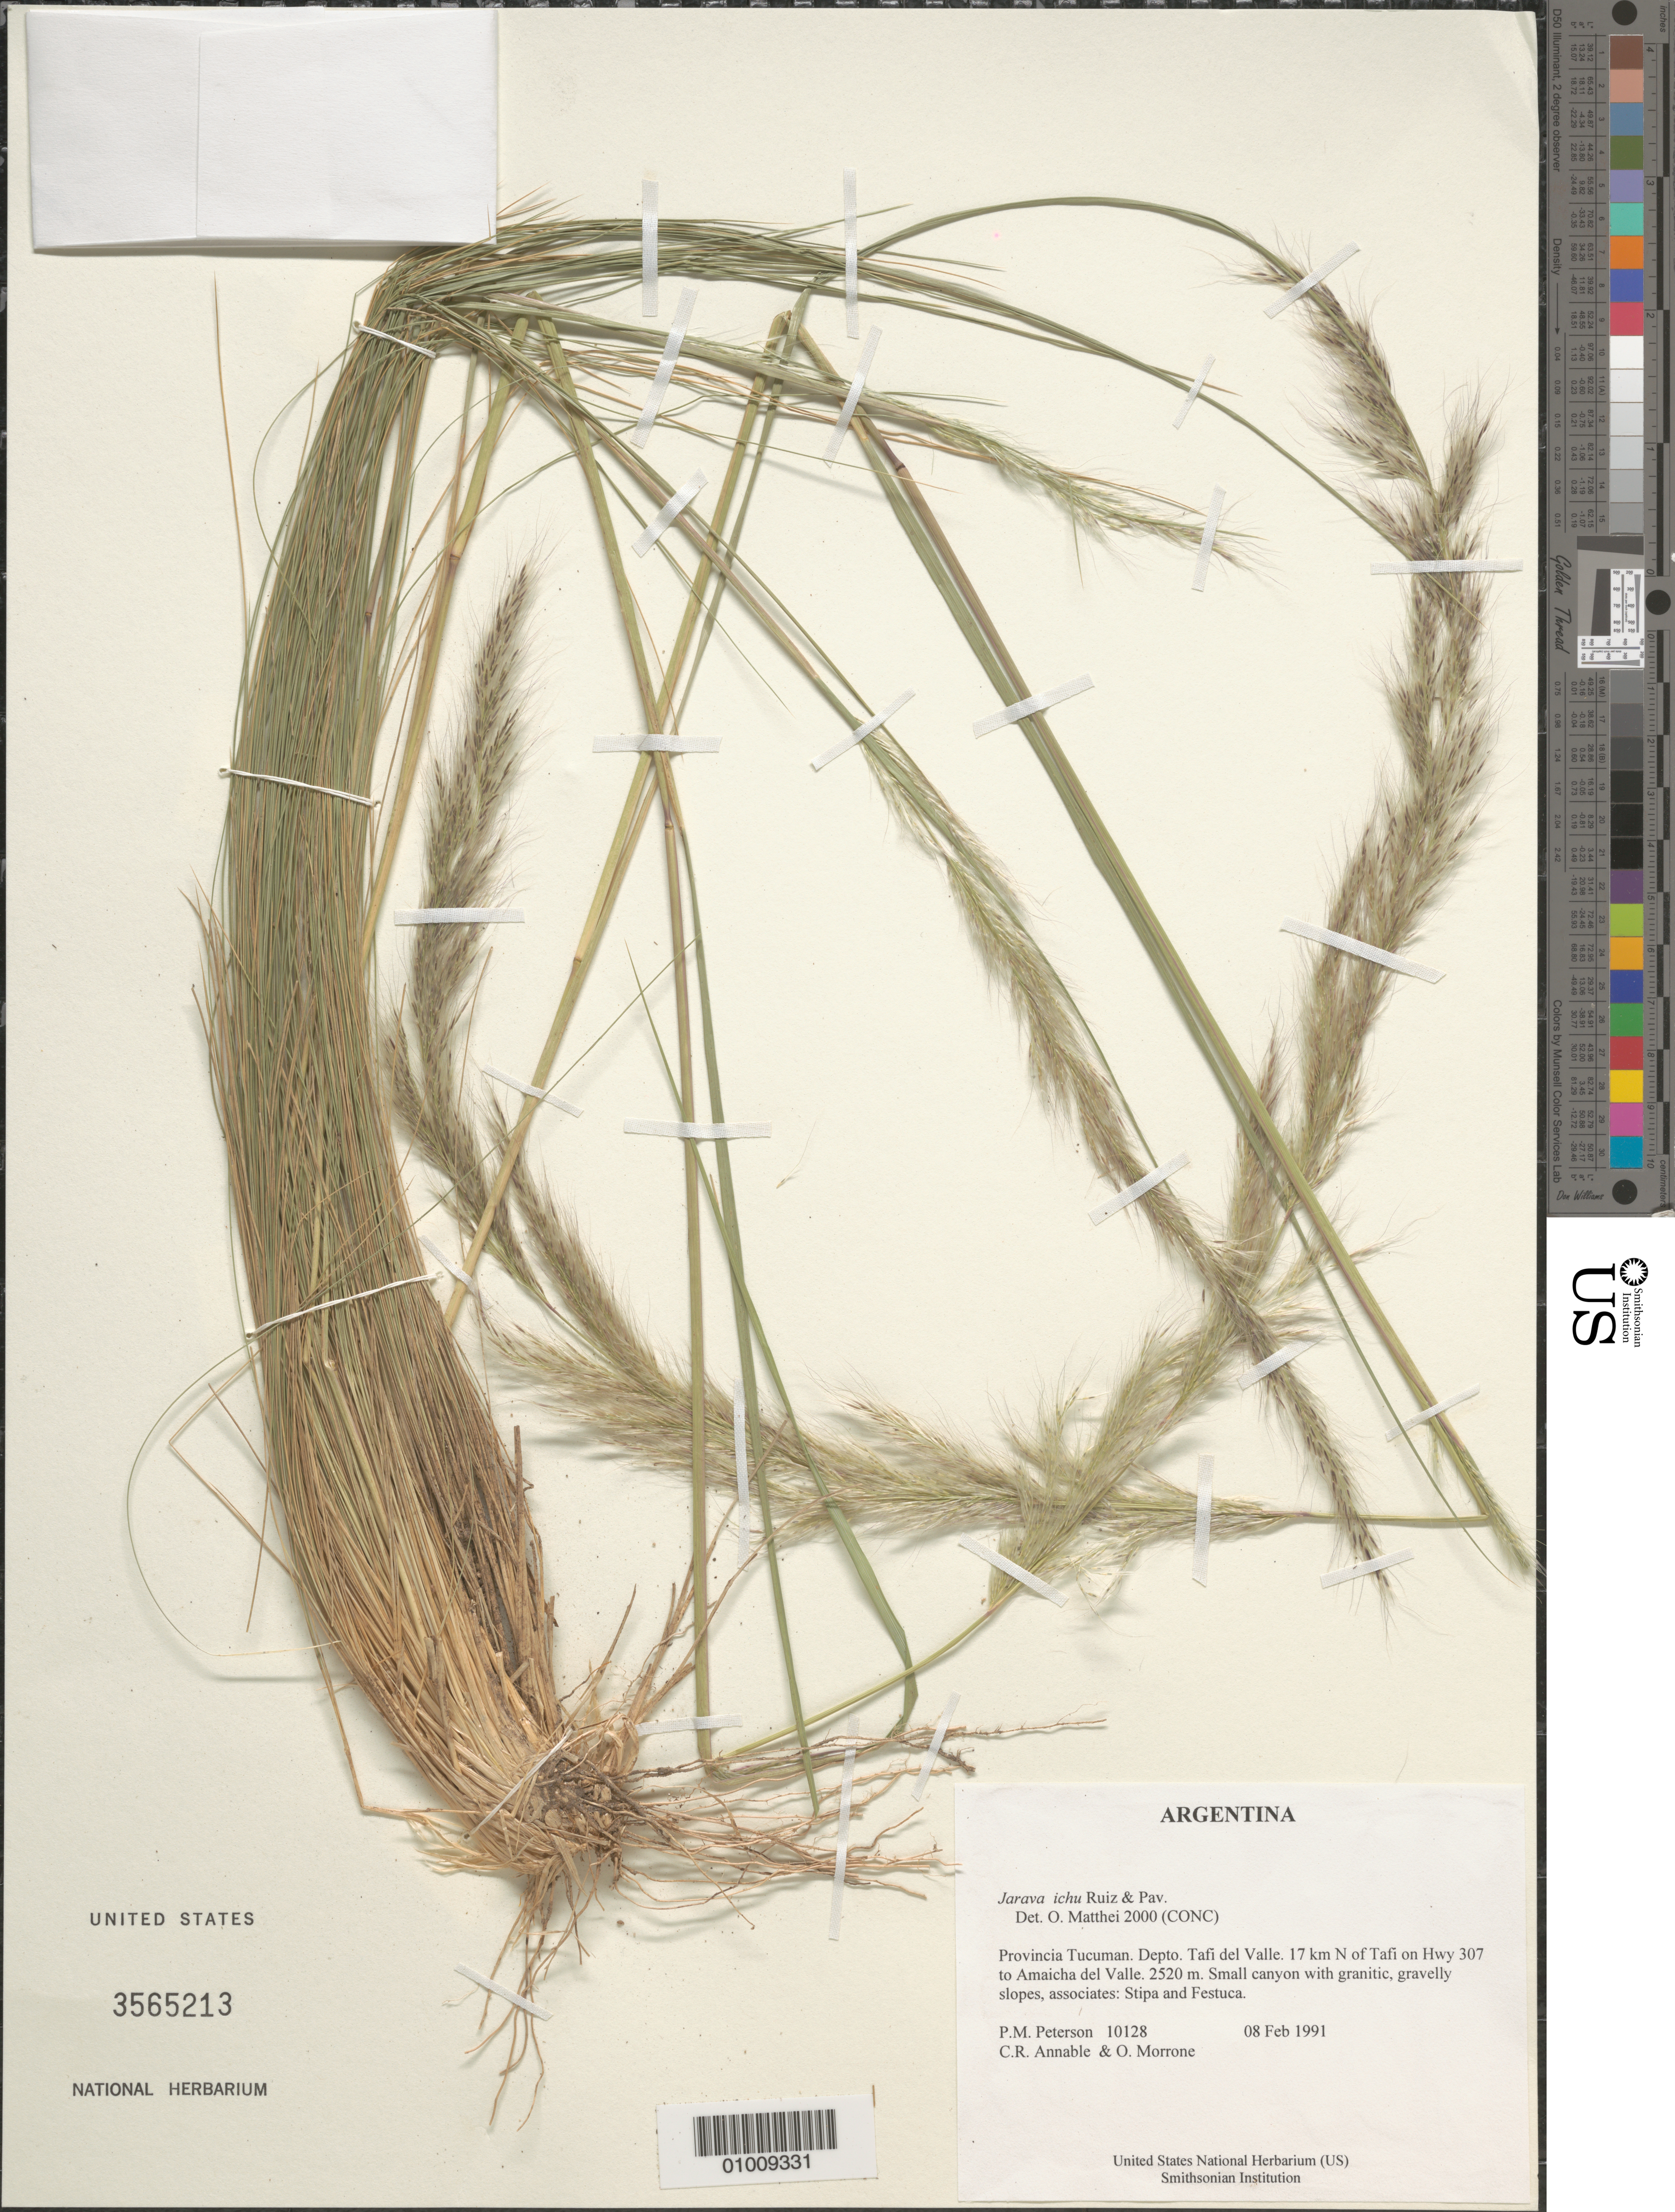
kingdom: Plantae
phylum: Tracheophyta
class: Liliopsida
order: Poales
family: Poaceae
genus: Jarava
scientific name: Jarava ichu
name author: Ruiz & Pav.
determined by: Matthei, O. R.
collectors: P. M. Peterson, C. R. Annable & O. N. Morrone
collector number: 10128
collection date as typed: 08 Feb 1991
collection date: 1991-02-08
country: Argentina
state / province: Tucuman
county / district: Tafi del Valle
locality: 17 km N of Tafi on Hwy 307 to Amaicha del Valle.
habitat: Small canyon with granitic, gravelly slopes, associates: Stipa and Festuca.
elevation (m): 2520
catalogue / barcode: US 3565213